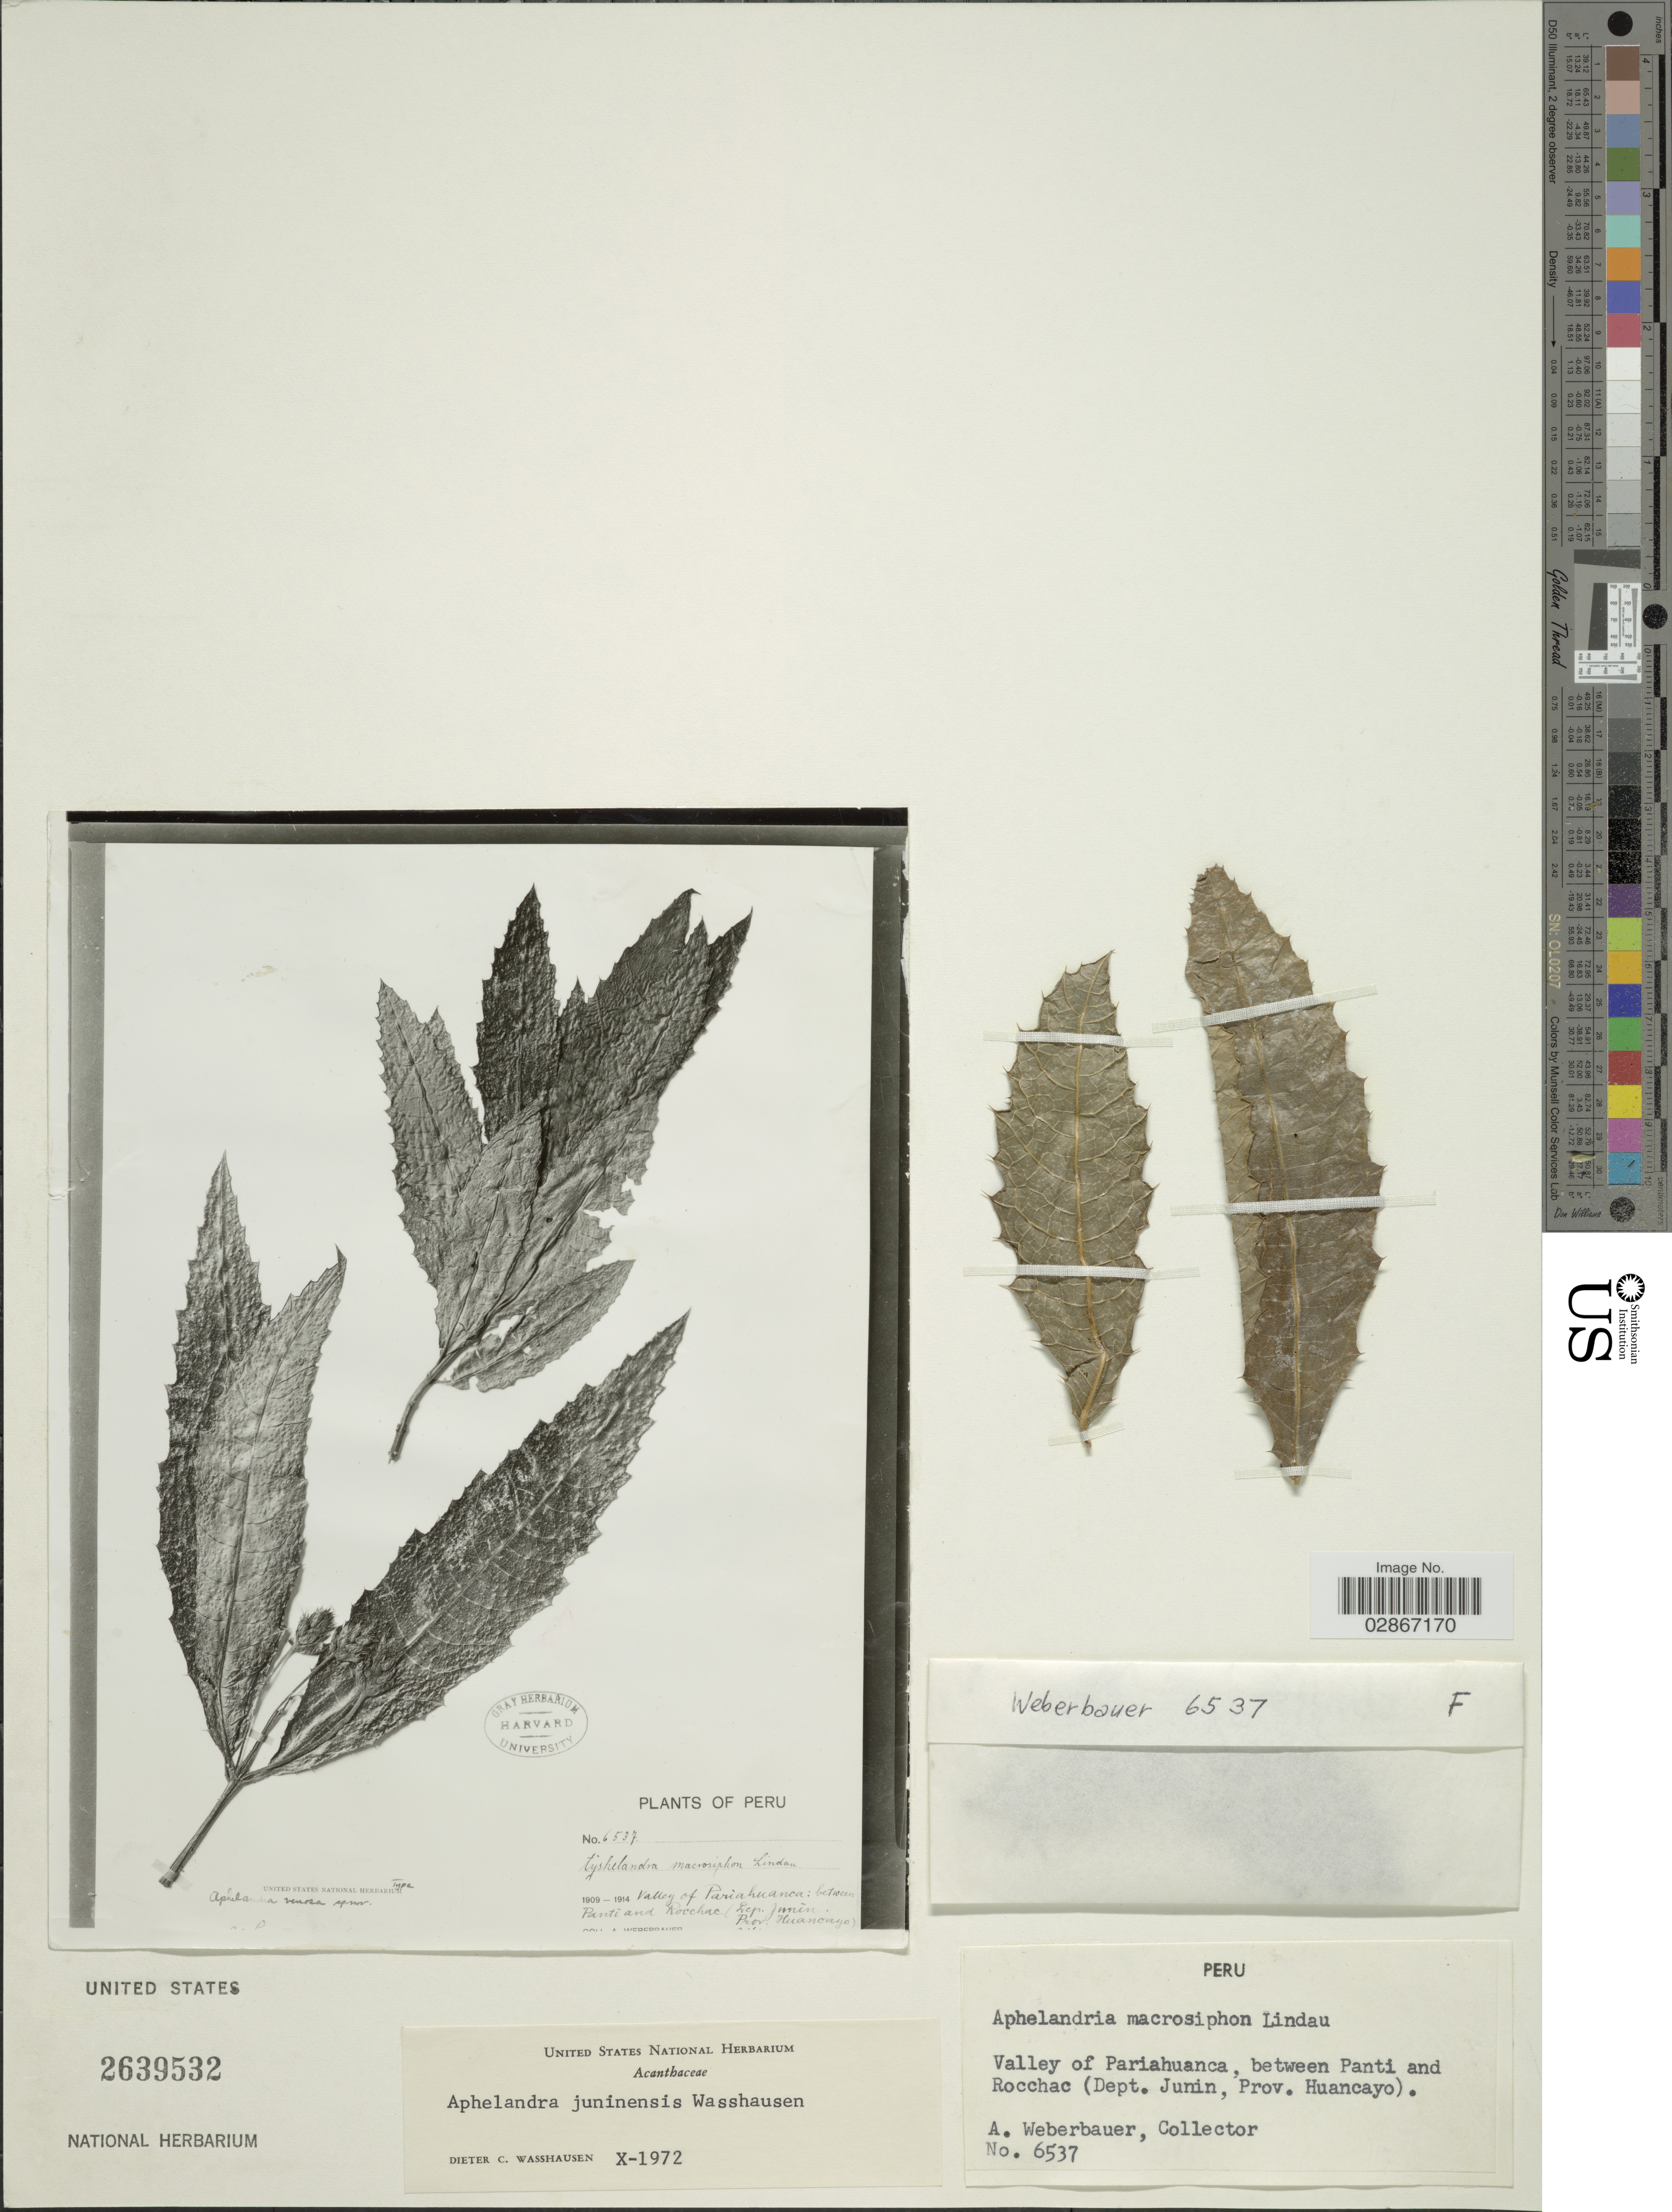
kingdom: Plantae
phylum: Tracheophyta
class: Magnoliopsida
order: Lamiales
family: Acanthaceae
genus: Aphelandra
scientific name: Aphelandra juninensis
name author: Wassh.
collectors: A. Weberbauer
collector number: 6537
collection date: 1909/1914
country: Peru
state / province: Junín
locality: Valley of Pariahuanca, between Panti and Rocchac (Dept. Junin, Prov. Huancayo).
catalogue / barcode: US 2639532